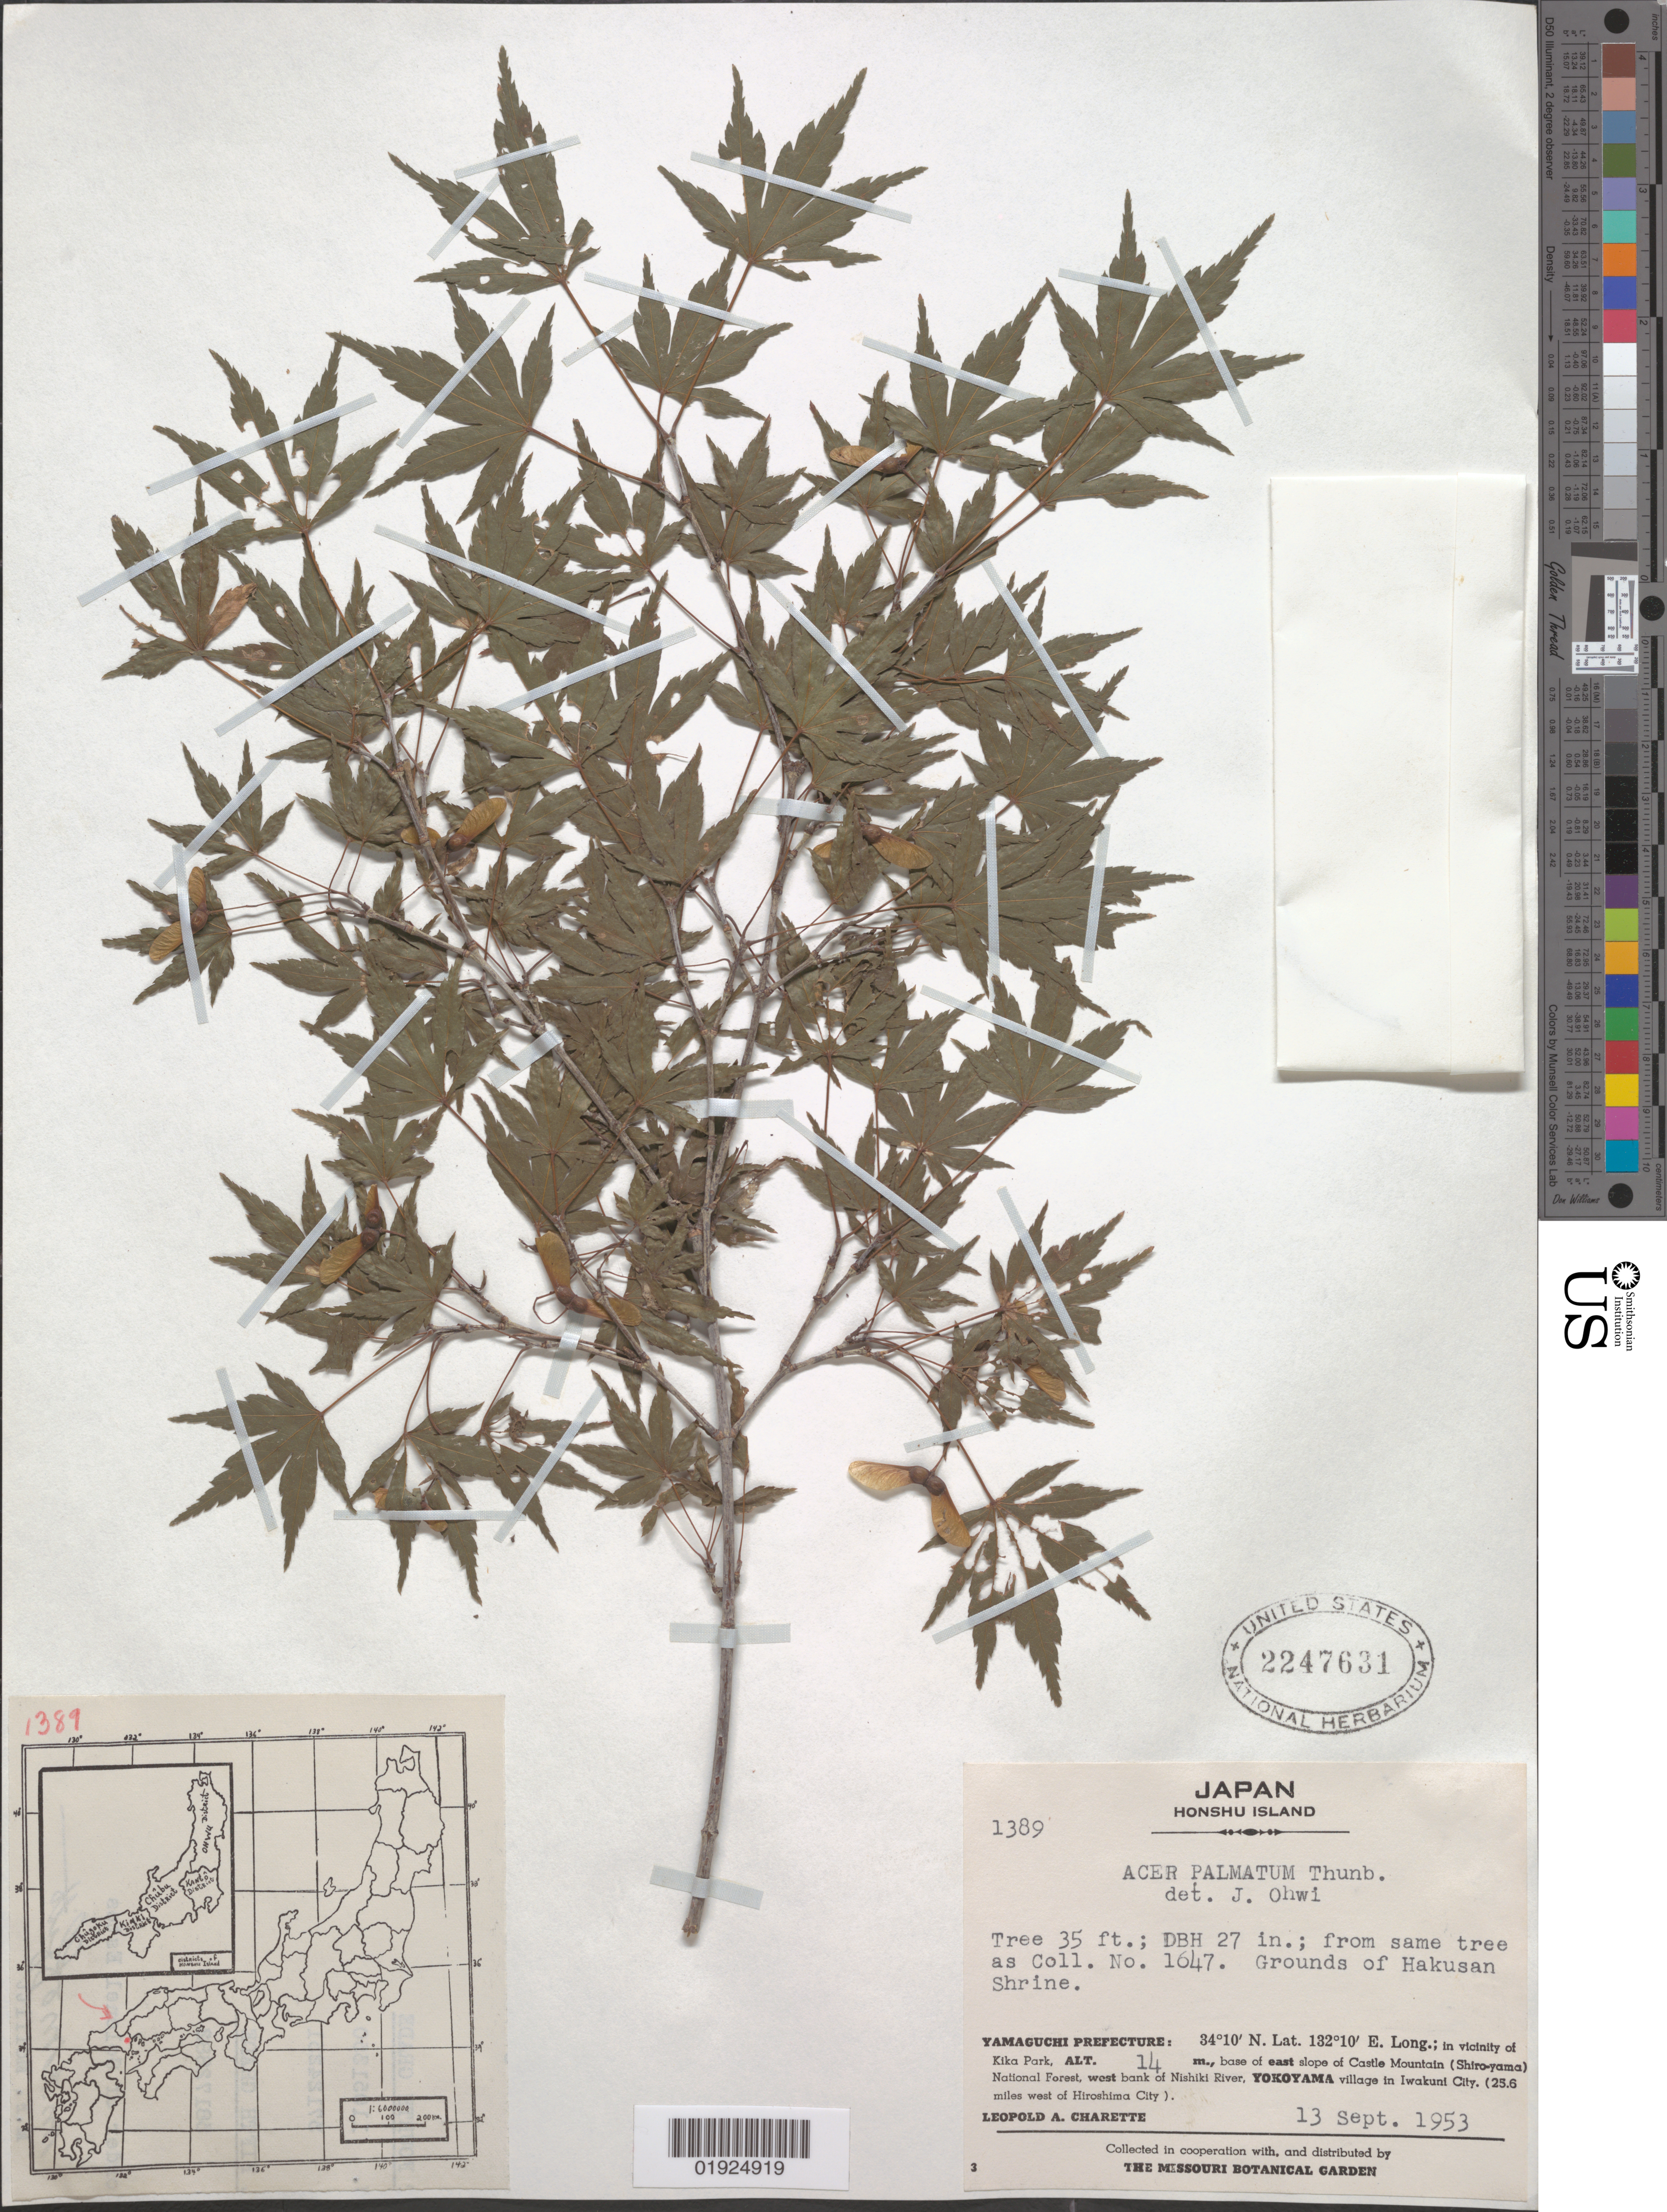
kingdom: Plantae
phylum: Tracheophyta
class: Magnoliopsida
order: Sapindales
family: Sapindaceae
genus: Acer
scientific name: Acer palmatum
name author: Thunb.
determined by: Ohwi, J.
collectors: L. A. Charette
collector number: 1389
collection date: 1953-09-13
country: Japan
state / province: Yamaguti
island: Honshu I.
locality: Kika Park vicinity, base of east slope of Castle Mountain (Shiro-yama) National Forest, west bank of Nishiki River, Tokoyama village in Iwakuni city (25.6 miles west of Hiroshima City). Grounds of Hakusan Shrine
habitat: Grounds of shrine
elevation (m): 14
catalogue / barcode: US 2247631